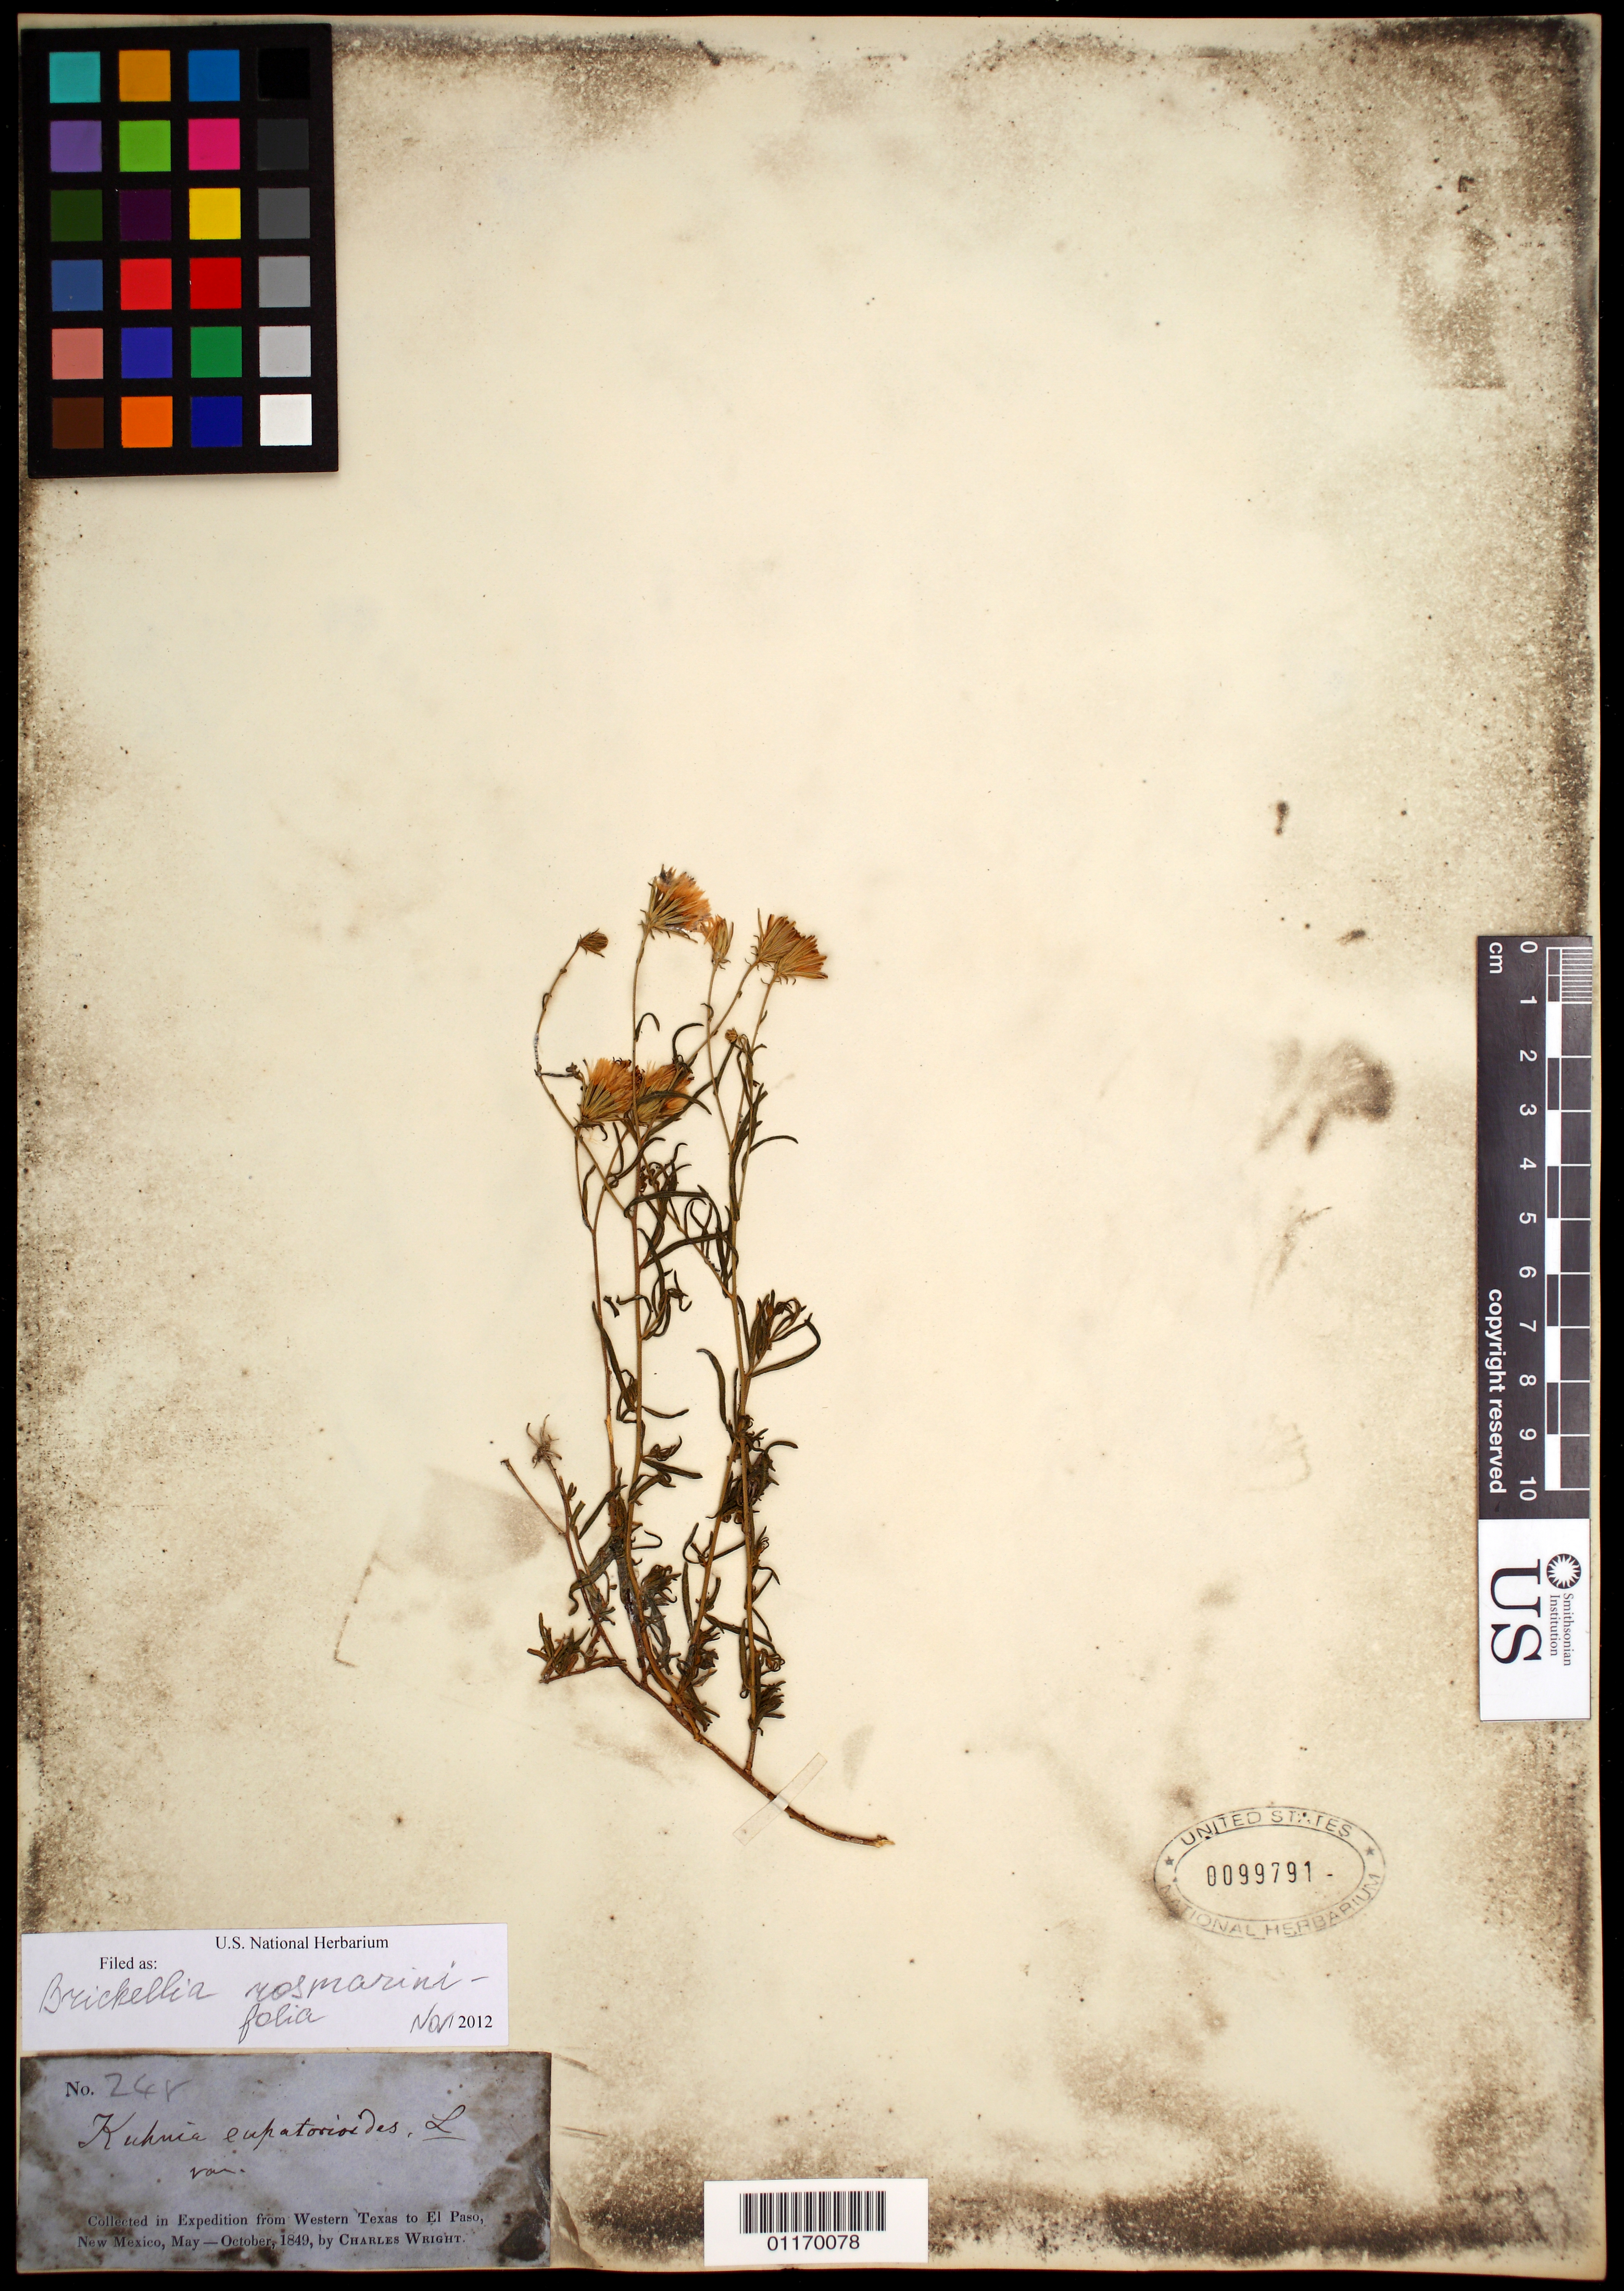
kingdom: Plantae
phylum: Tracheophyta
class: Magnoliopsida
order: Asterales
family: Asteraceae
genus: Brickellia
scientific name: Brickellia rosmarinifolia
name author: (Vent.) W.A. Weber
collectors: C. Wright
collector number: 248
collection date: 1849-05/1849-10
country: United States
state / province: New Mexico / Texas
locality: from Western Texas to El Paso, New Mexico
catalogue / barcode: US 99791